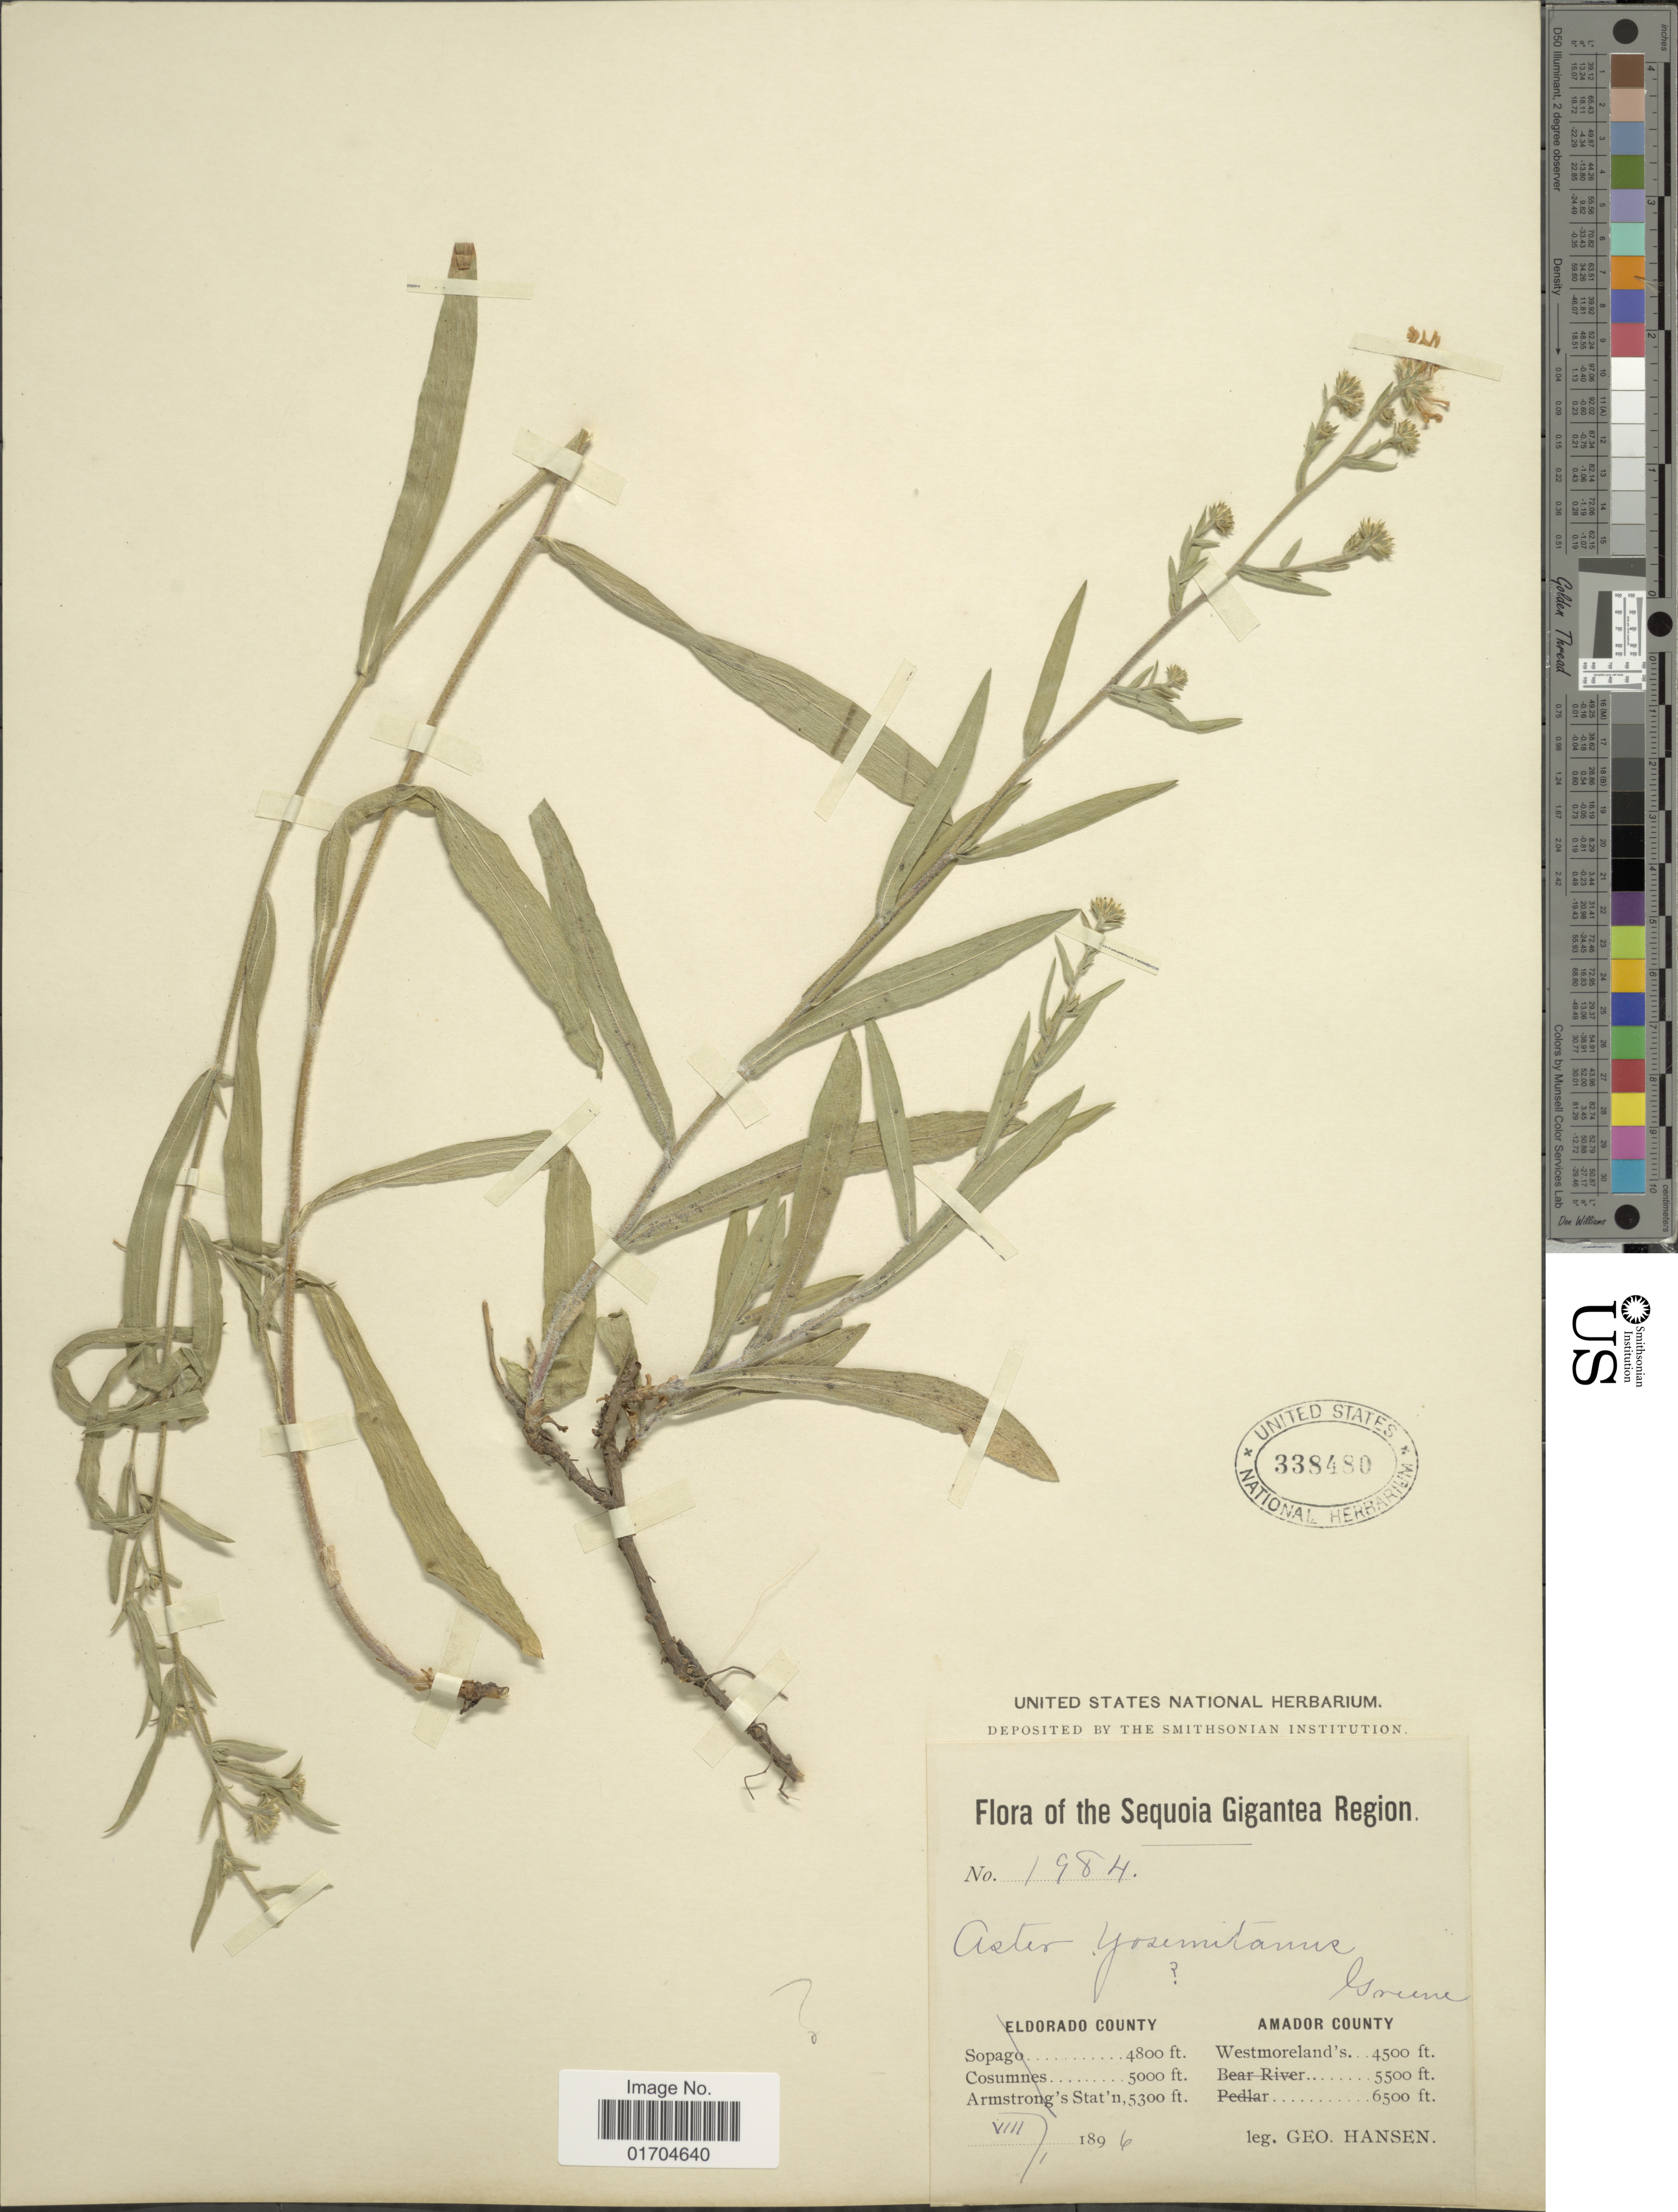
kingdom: Plantae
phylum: Tracheophyta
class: Magnoliopsida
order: Asterales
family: Asteraceae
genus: Symphyotrichum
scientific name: Symphyotrichum sp.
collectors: G. Hansen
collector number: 1984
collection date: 1896-08-01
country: Jamaica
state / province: Westmoreland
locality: The Sequoia Gigantea Region. Amador County. Westmoreland's.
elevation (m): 1372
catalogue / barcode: US 338480